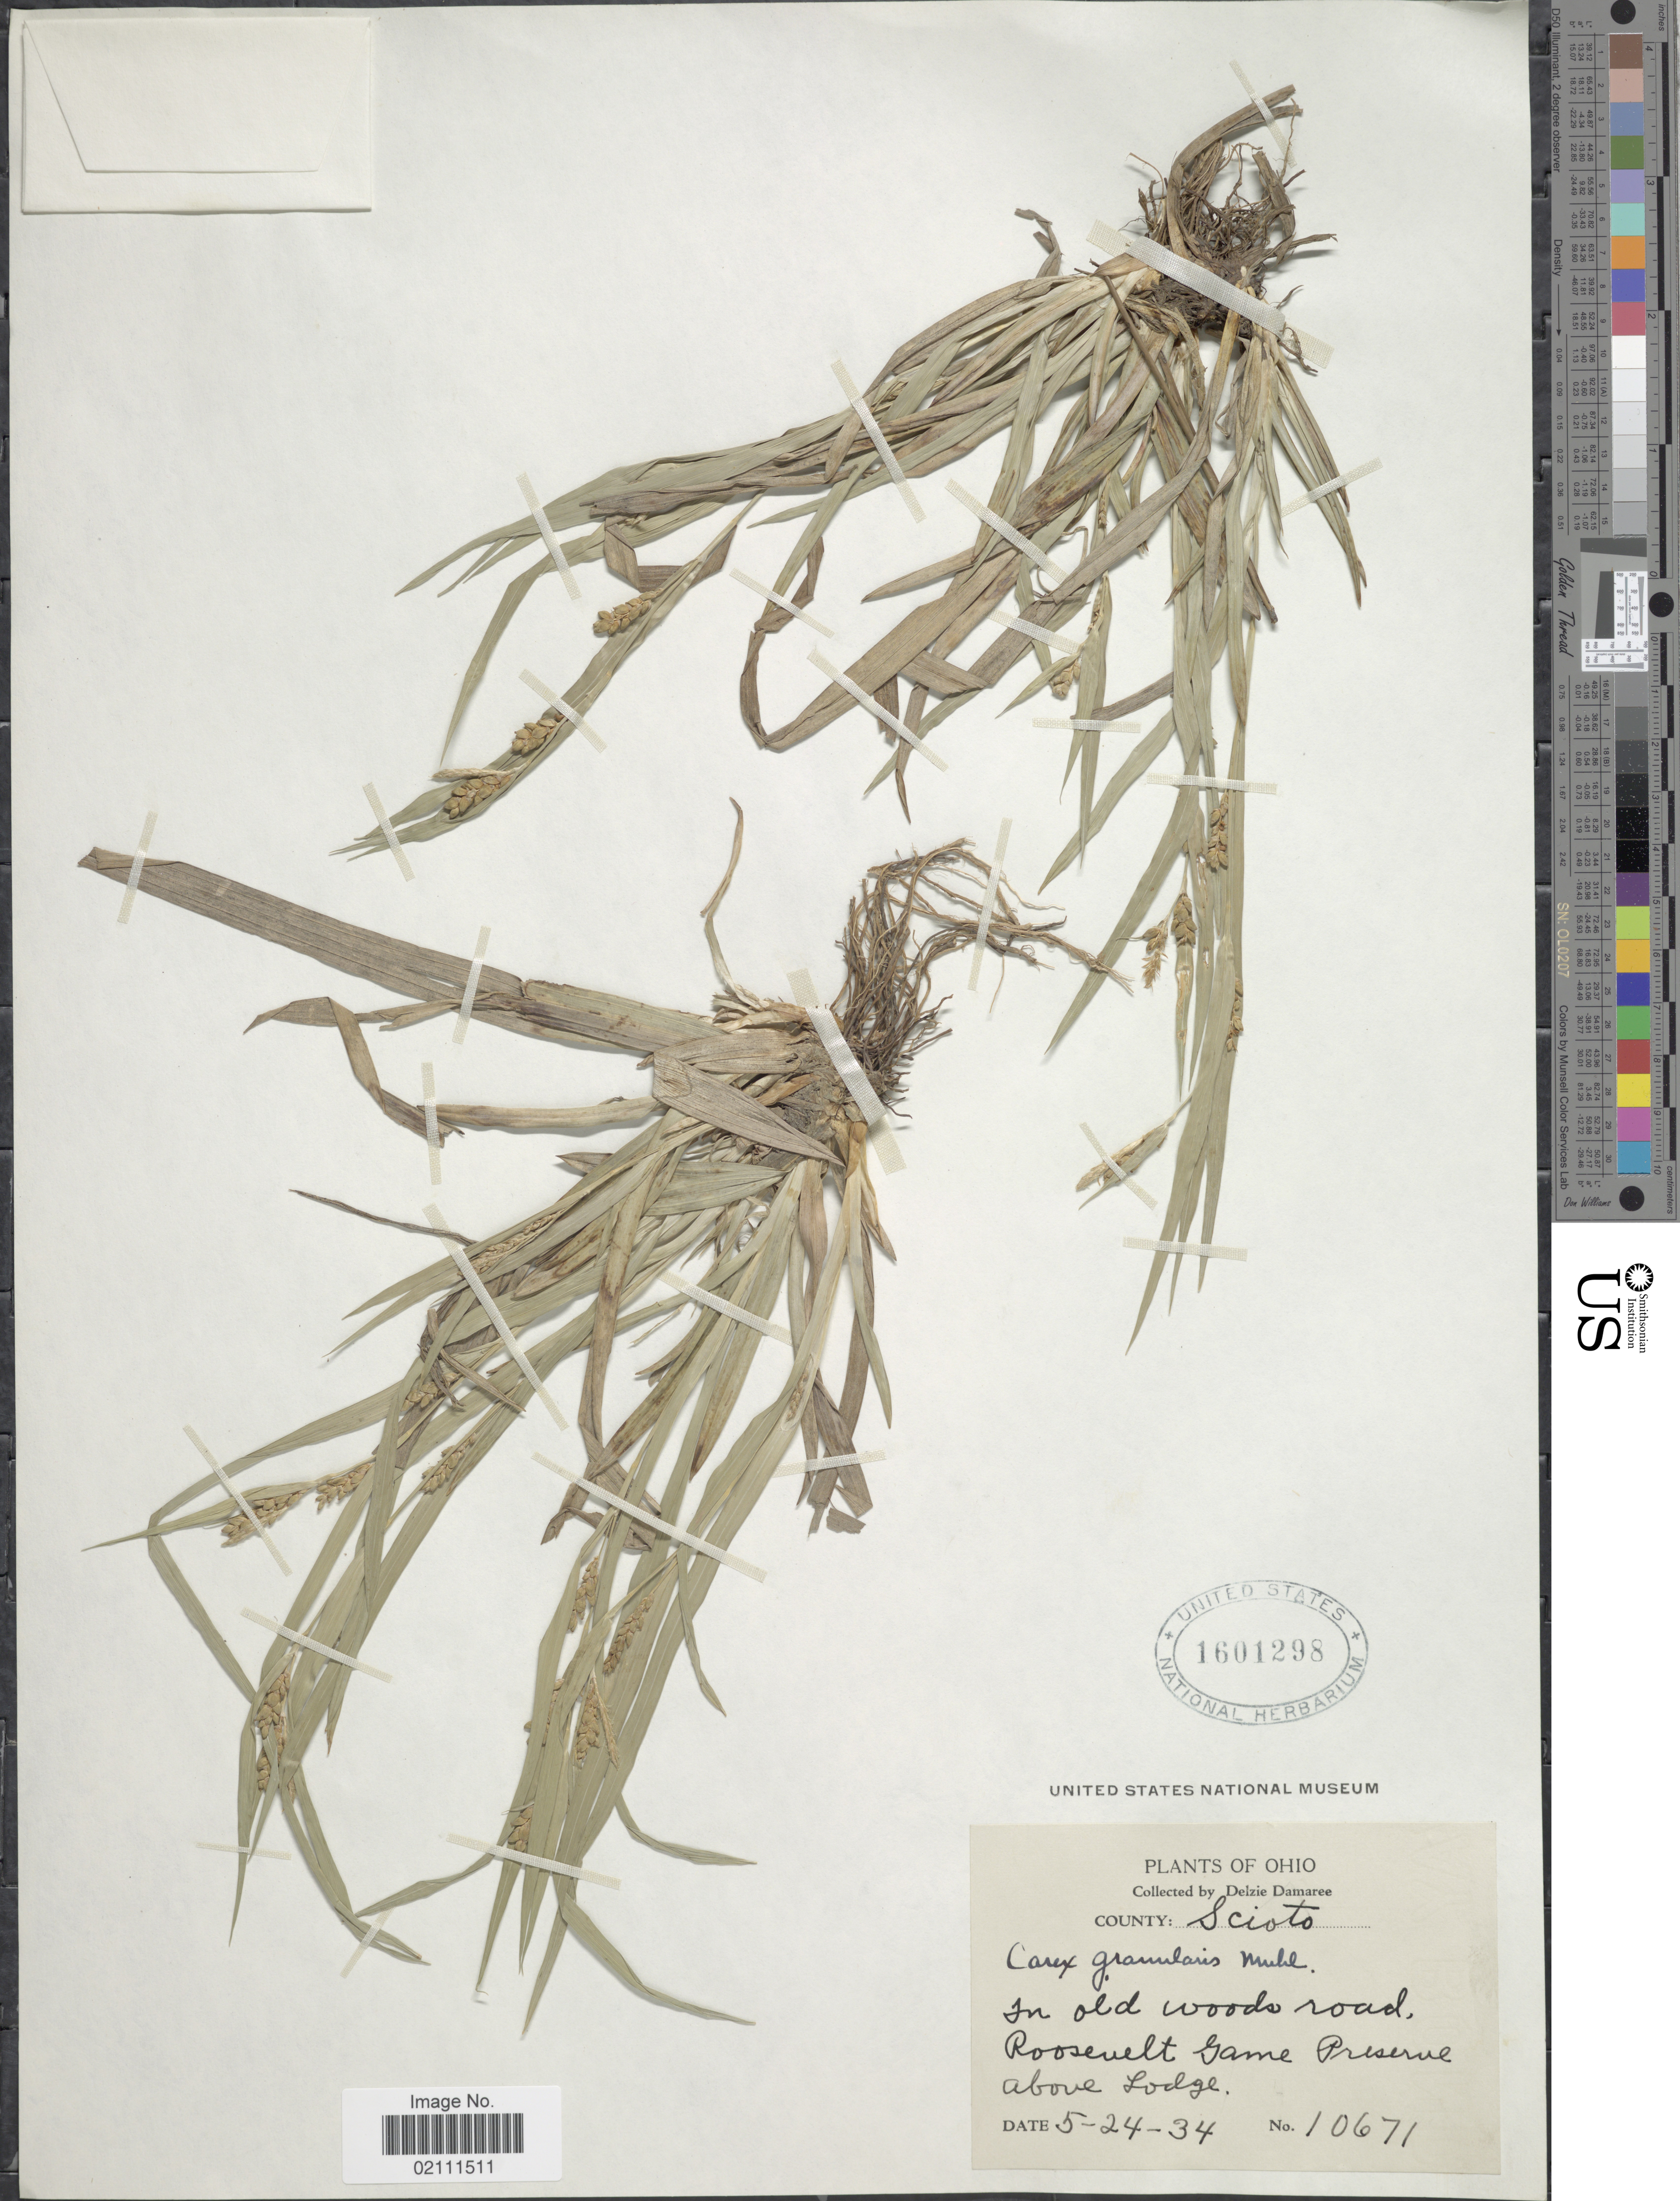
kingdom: Plantae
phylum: Tracheophyta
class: Liliopsida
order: Poales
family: Cyperaceae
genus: Carex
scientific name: Carex granularis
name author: Muhl. ex Willd.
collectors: D. Demaree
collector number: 10671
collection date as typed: Transcribed d/m/y: 24/5/34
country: United States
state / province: Ohio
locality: County: Scioto, in old woods road, Roosevelt Game Preserve, above Lodge.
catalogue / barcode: US 1601298